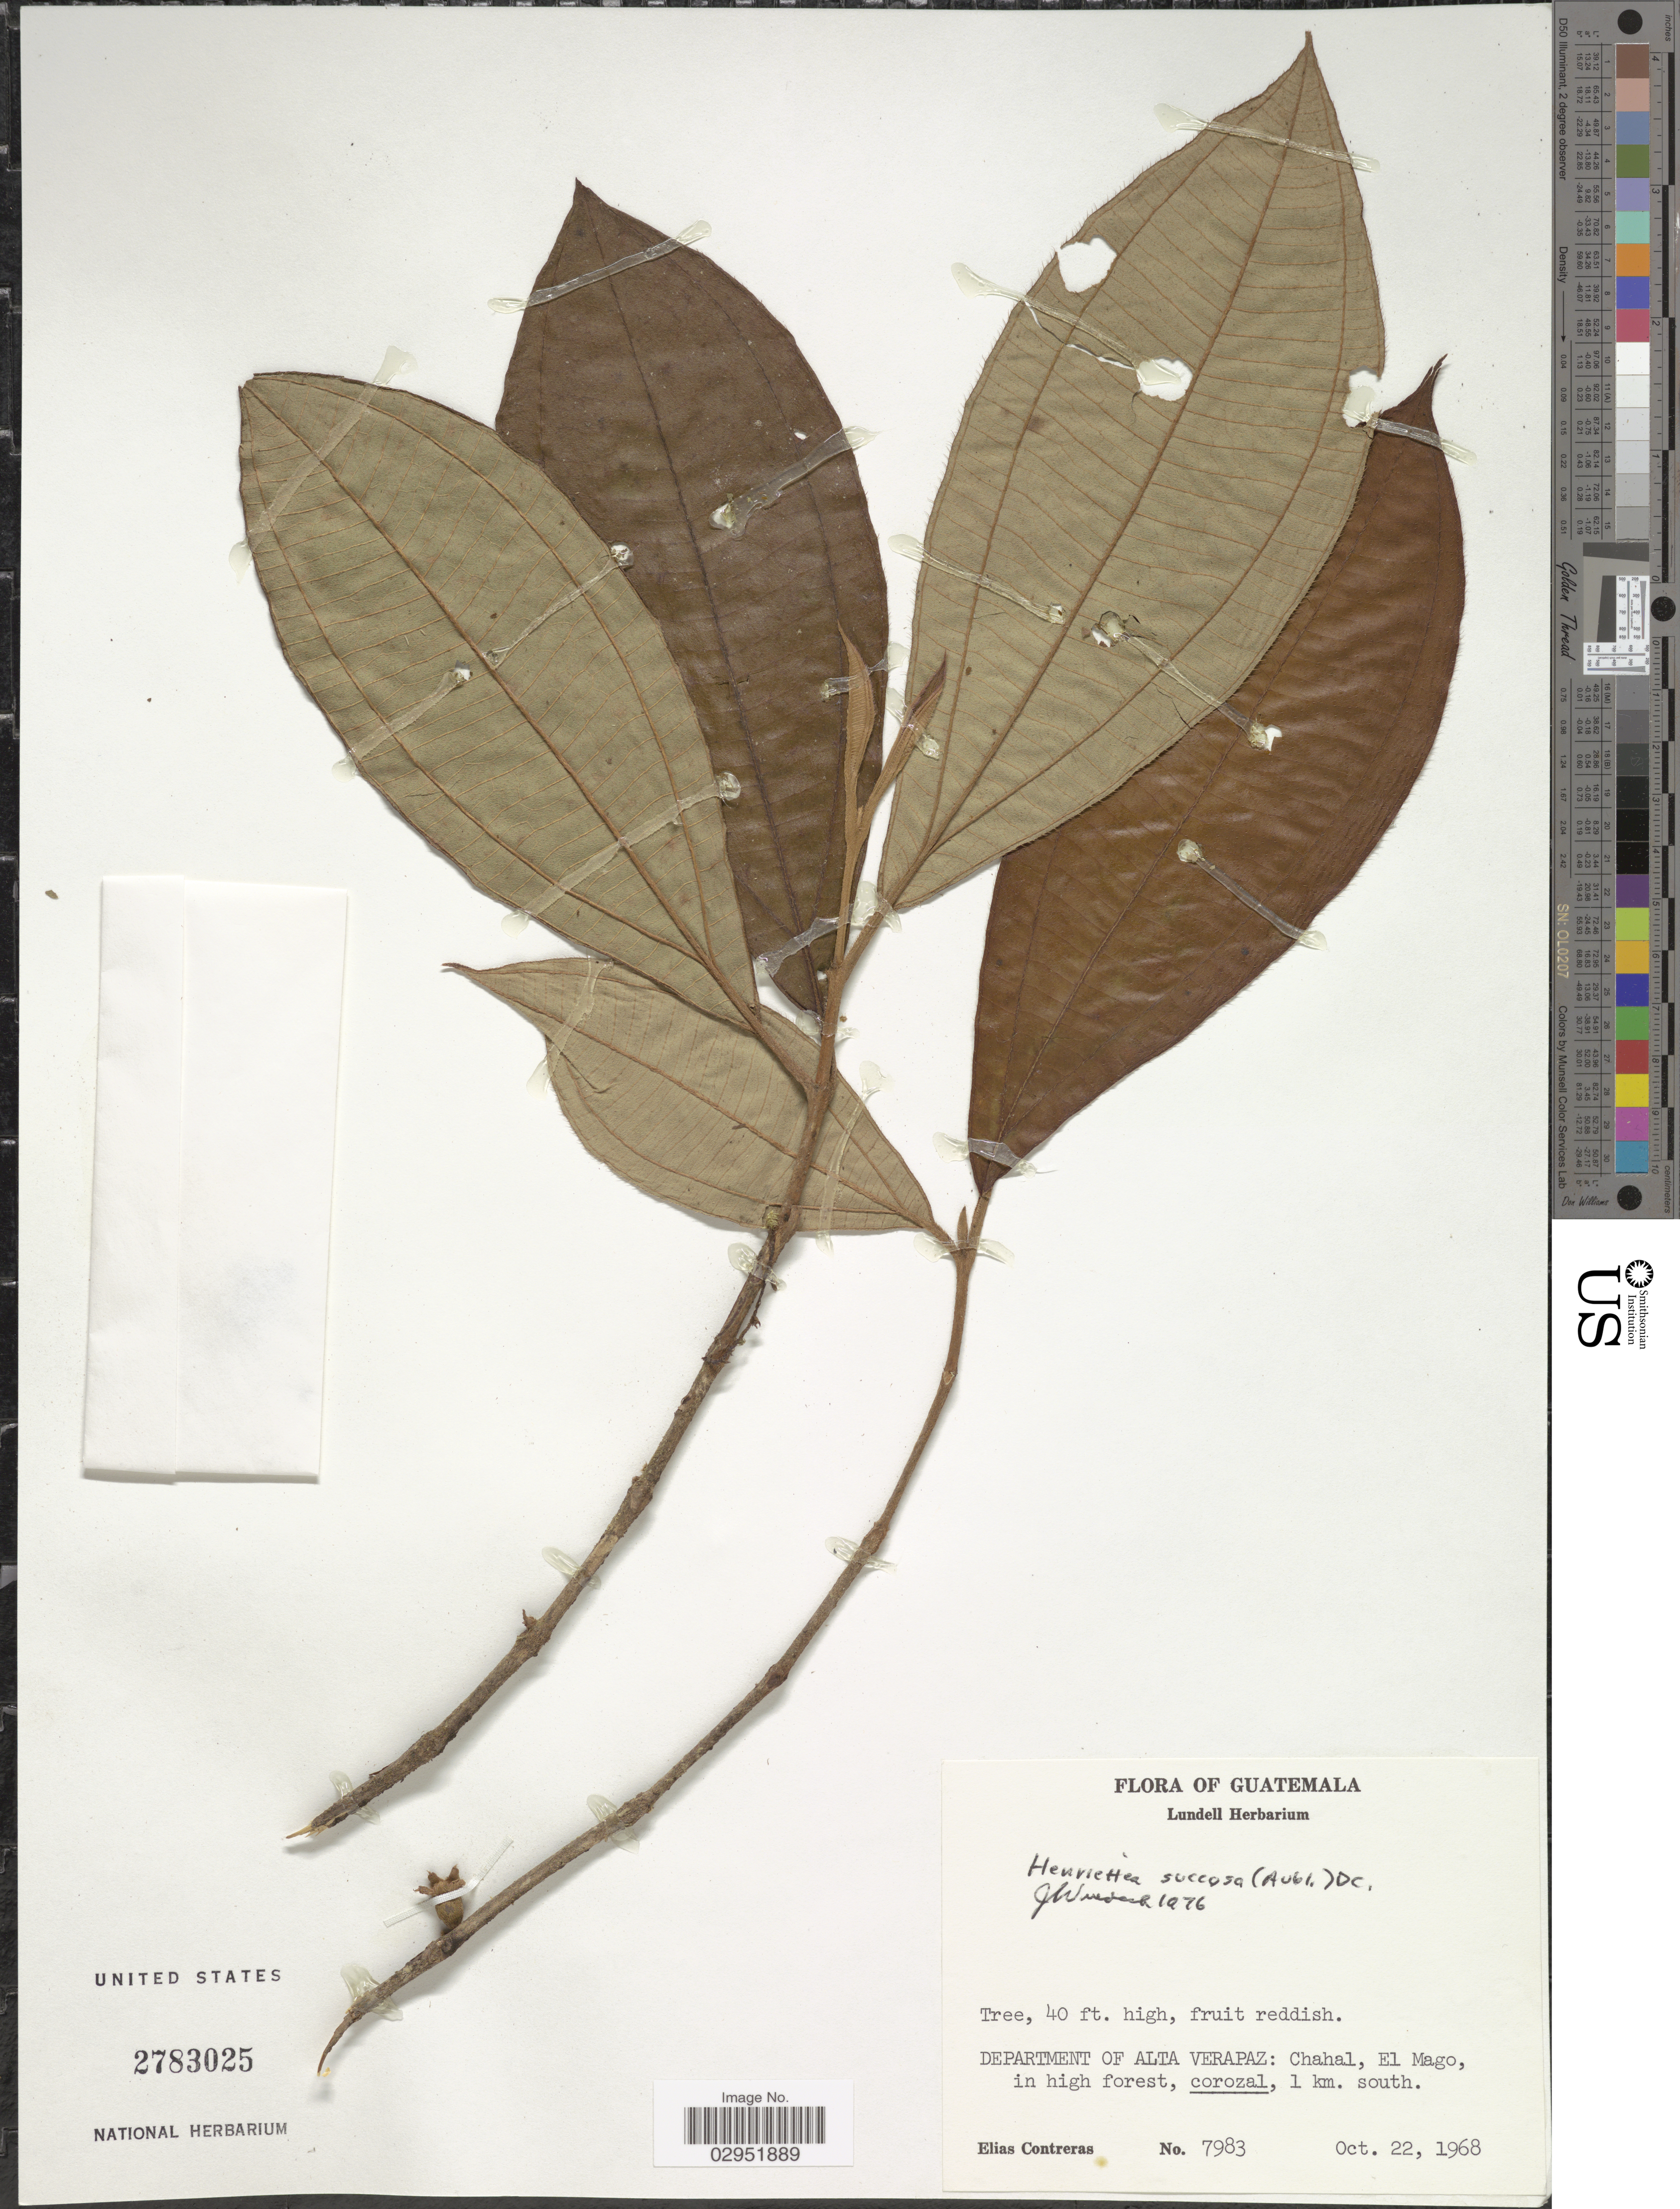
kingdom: Plantae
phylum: Tracheophyta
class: Magnoliopsida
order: Myrtales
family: Melastomataceae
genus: Henriettea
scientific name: Henriettea succosa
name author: (Aubl.) DC.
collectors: E. Contreras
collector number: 7983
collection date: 1968-10-22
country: Guatemala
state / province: Alta Verapaz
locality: Department of Alta Verpaz: Chahal, El Mago, in high forest, corozal, 1 km. south.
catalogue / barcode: US 2783025